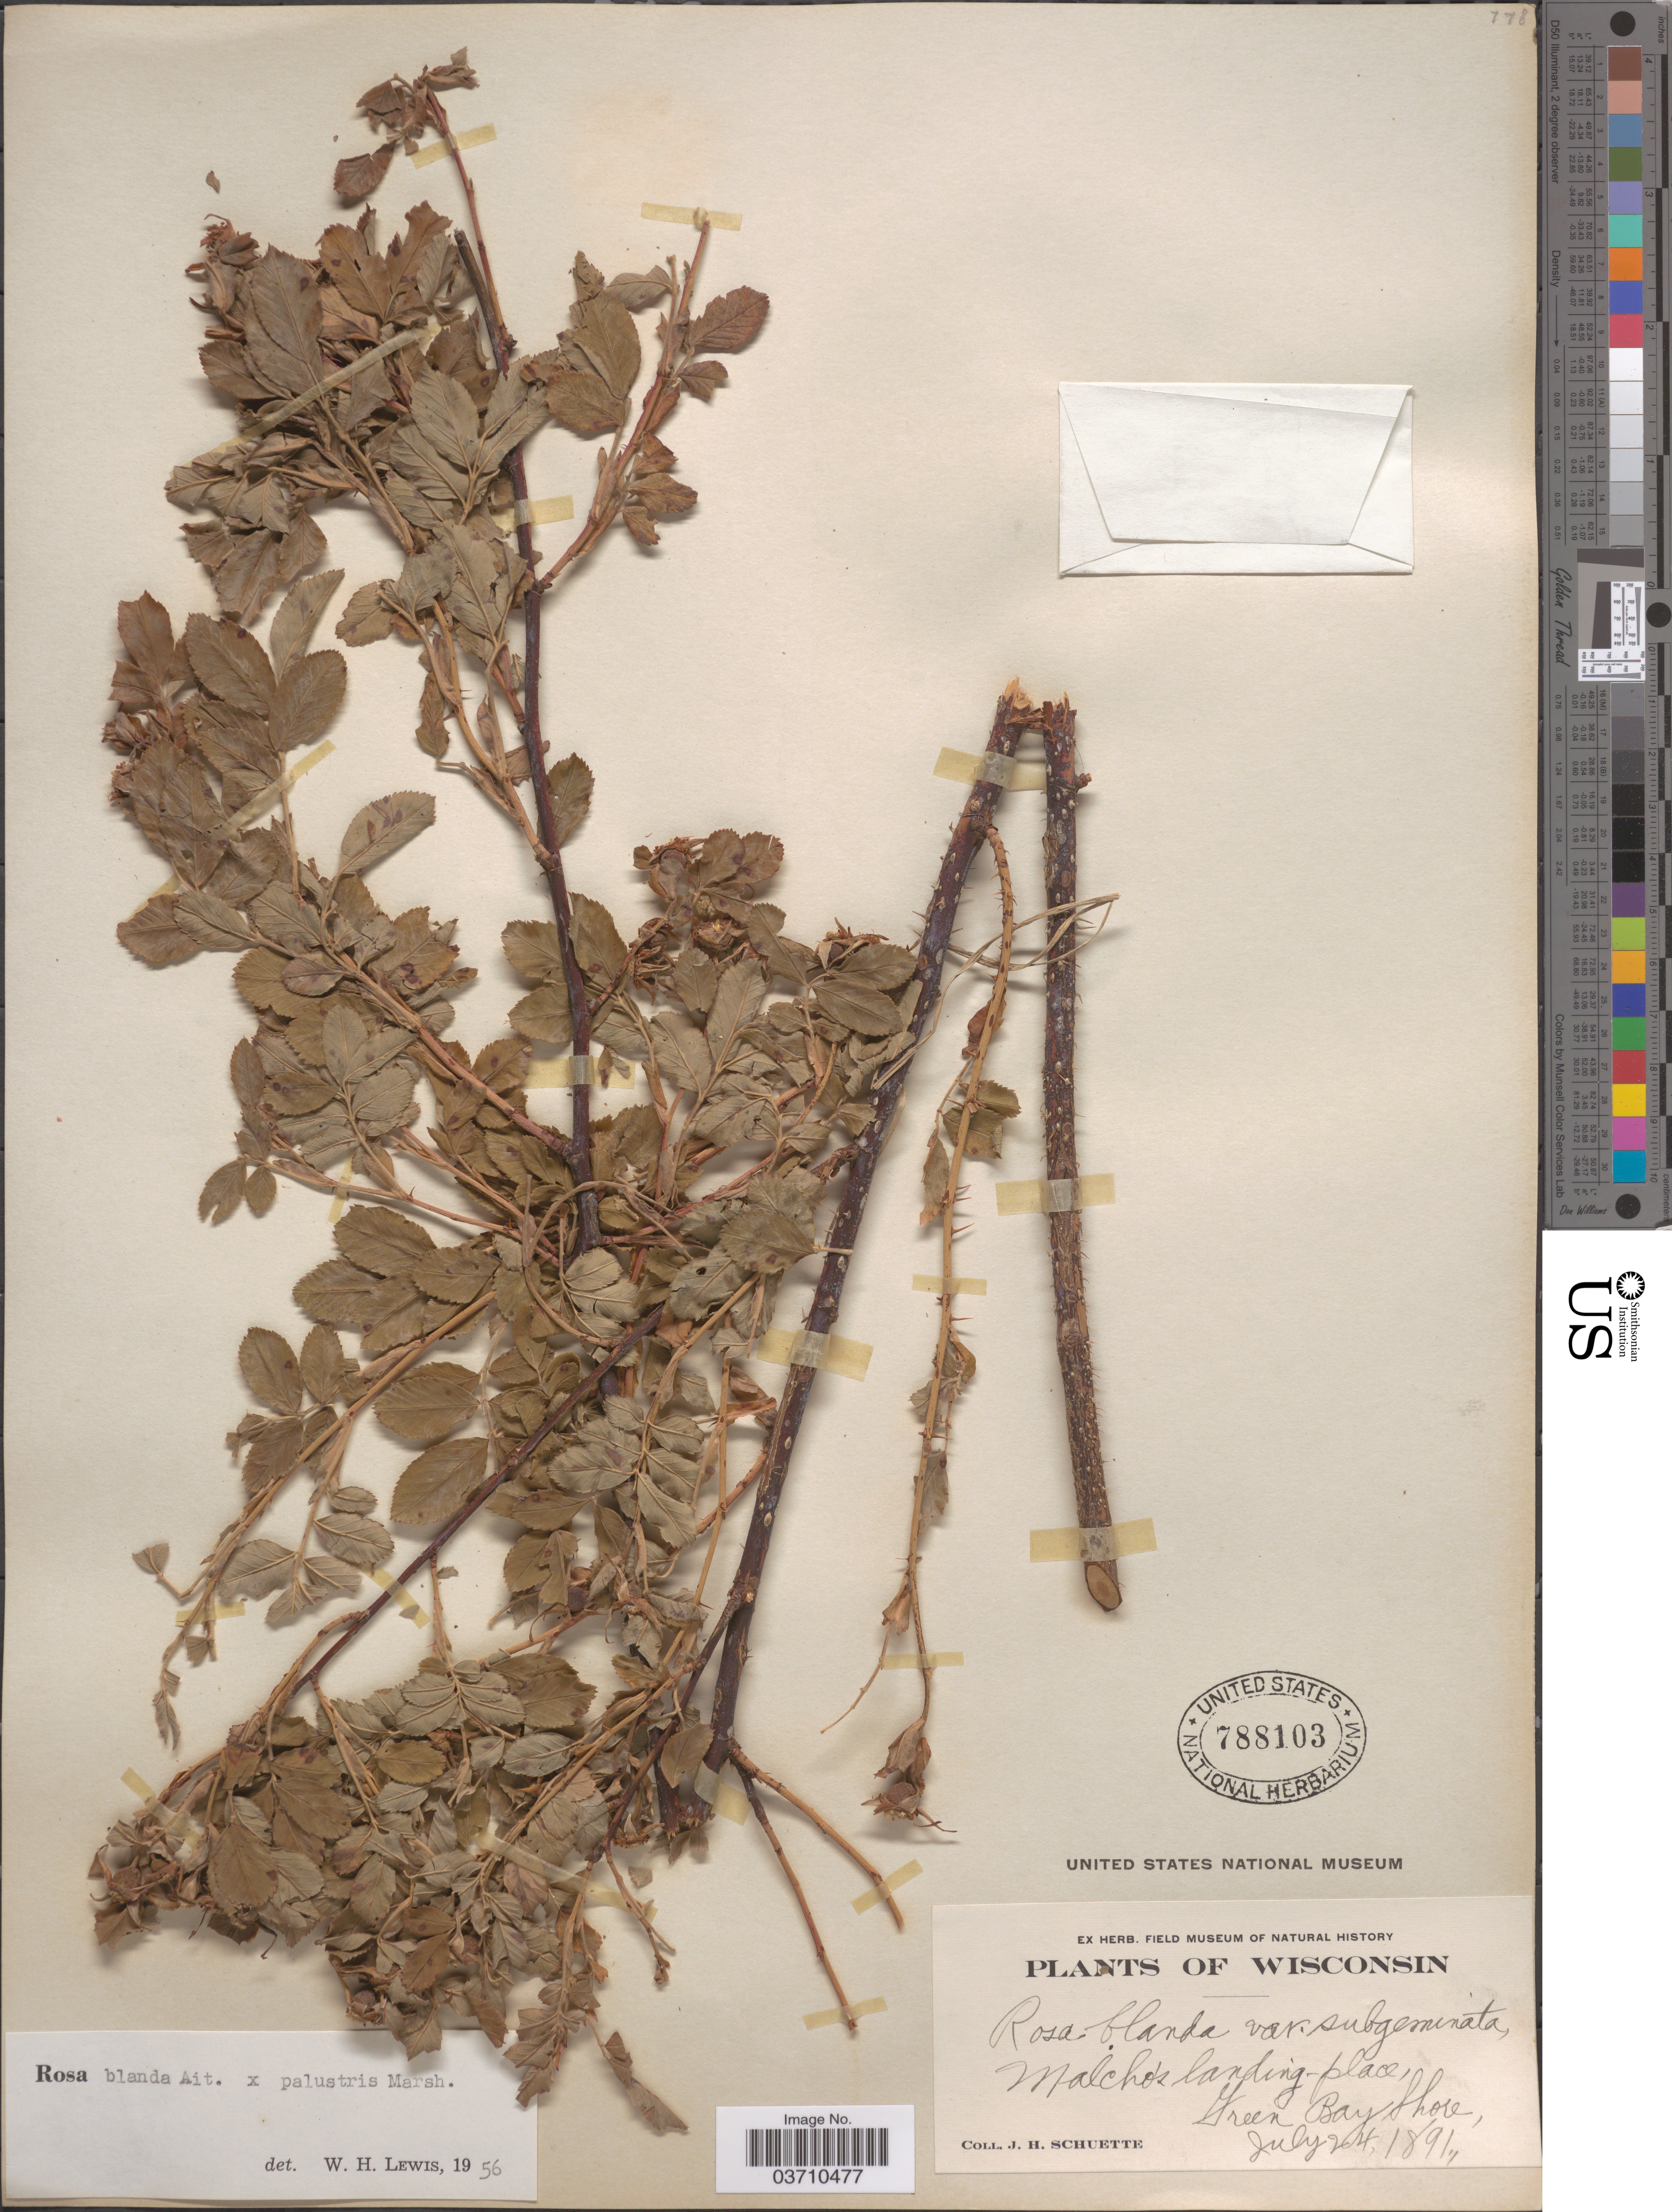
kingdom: Plantae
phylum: Tracheophyta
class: Magnoliopsida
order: Rosales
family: Rosaceae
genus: Rosa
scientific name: Rosa blanda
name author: Aiton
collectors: J. H. Schuette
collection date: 1891-07-24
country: United States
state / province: Wisconsin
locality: Malcho's landing-place, Green Bay shore.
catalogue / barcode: US 788103